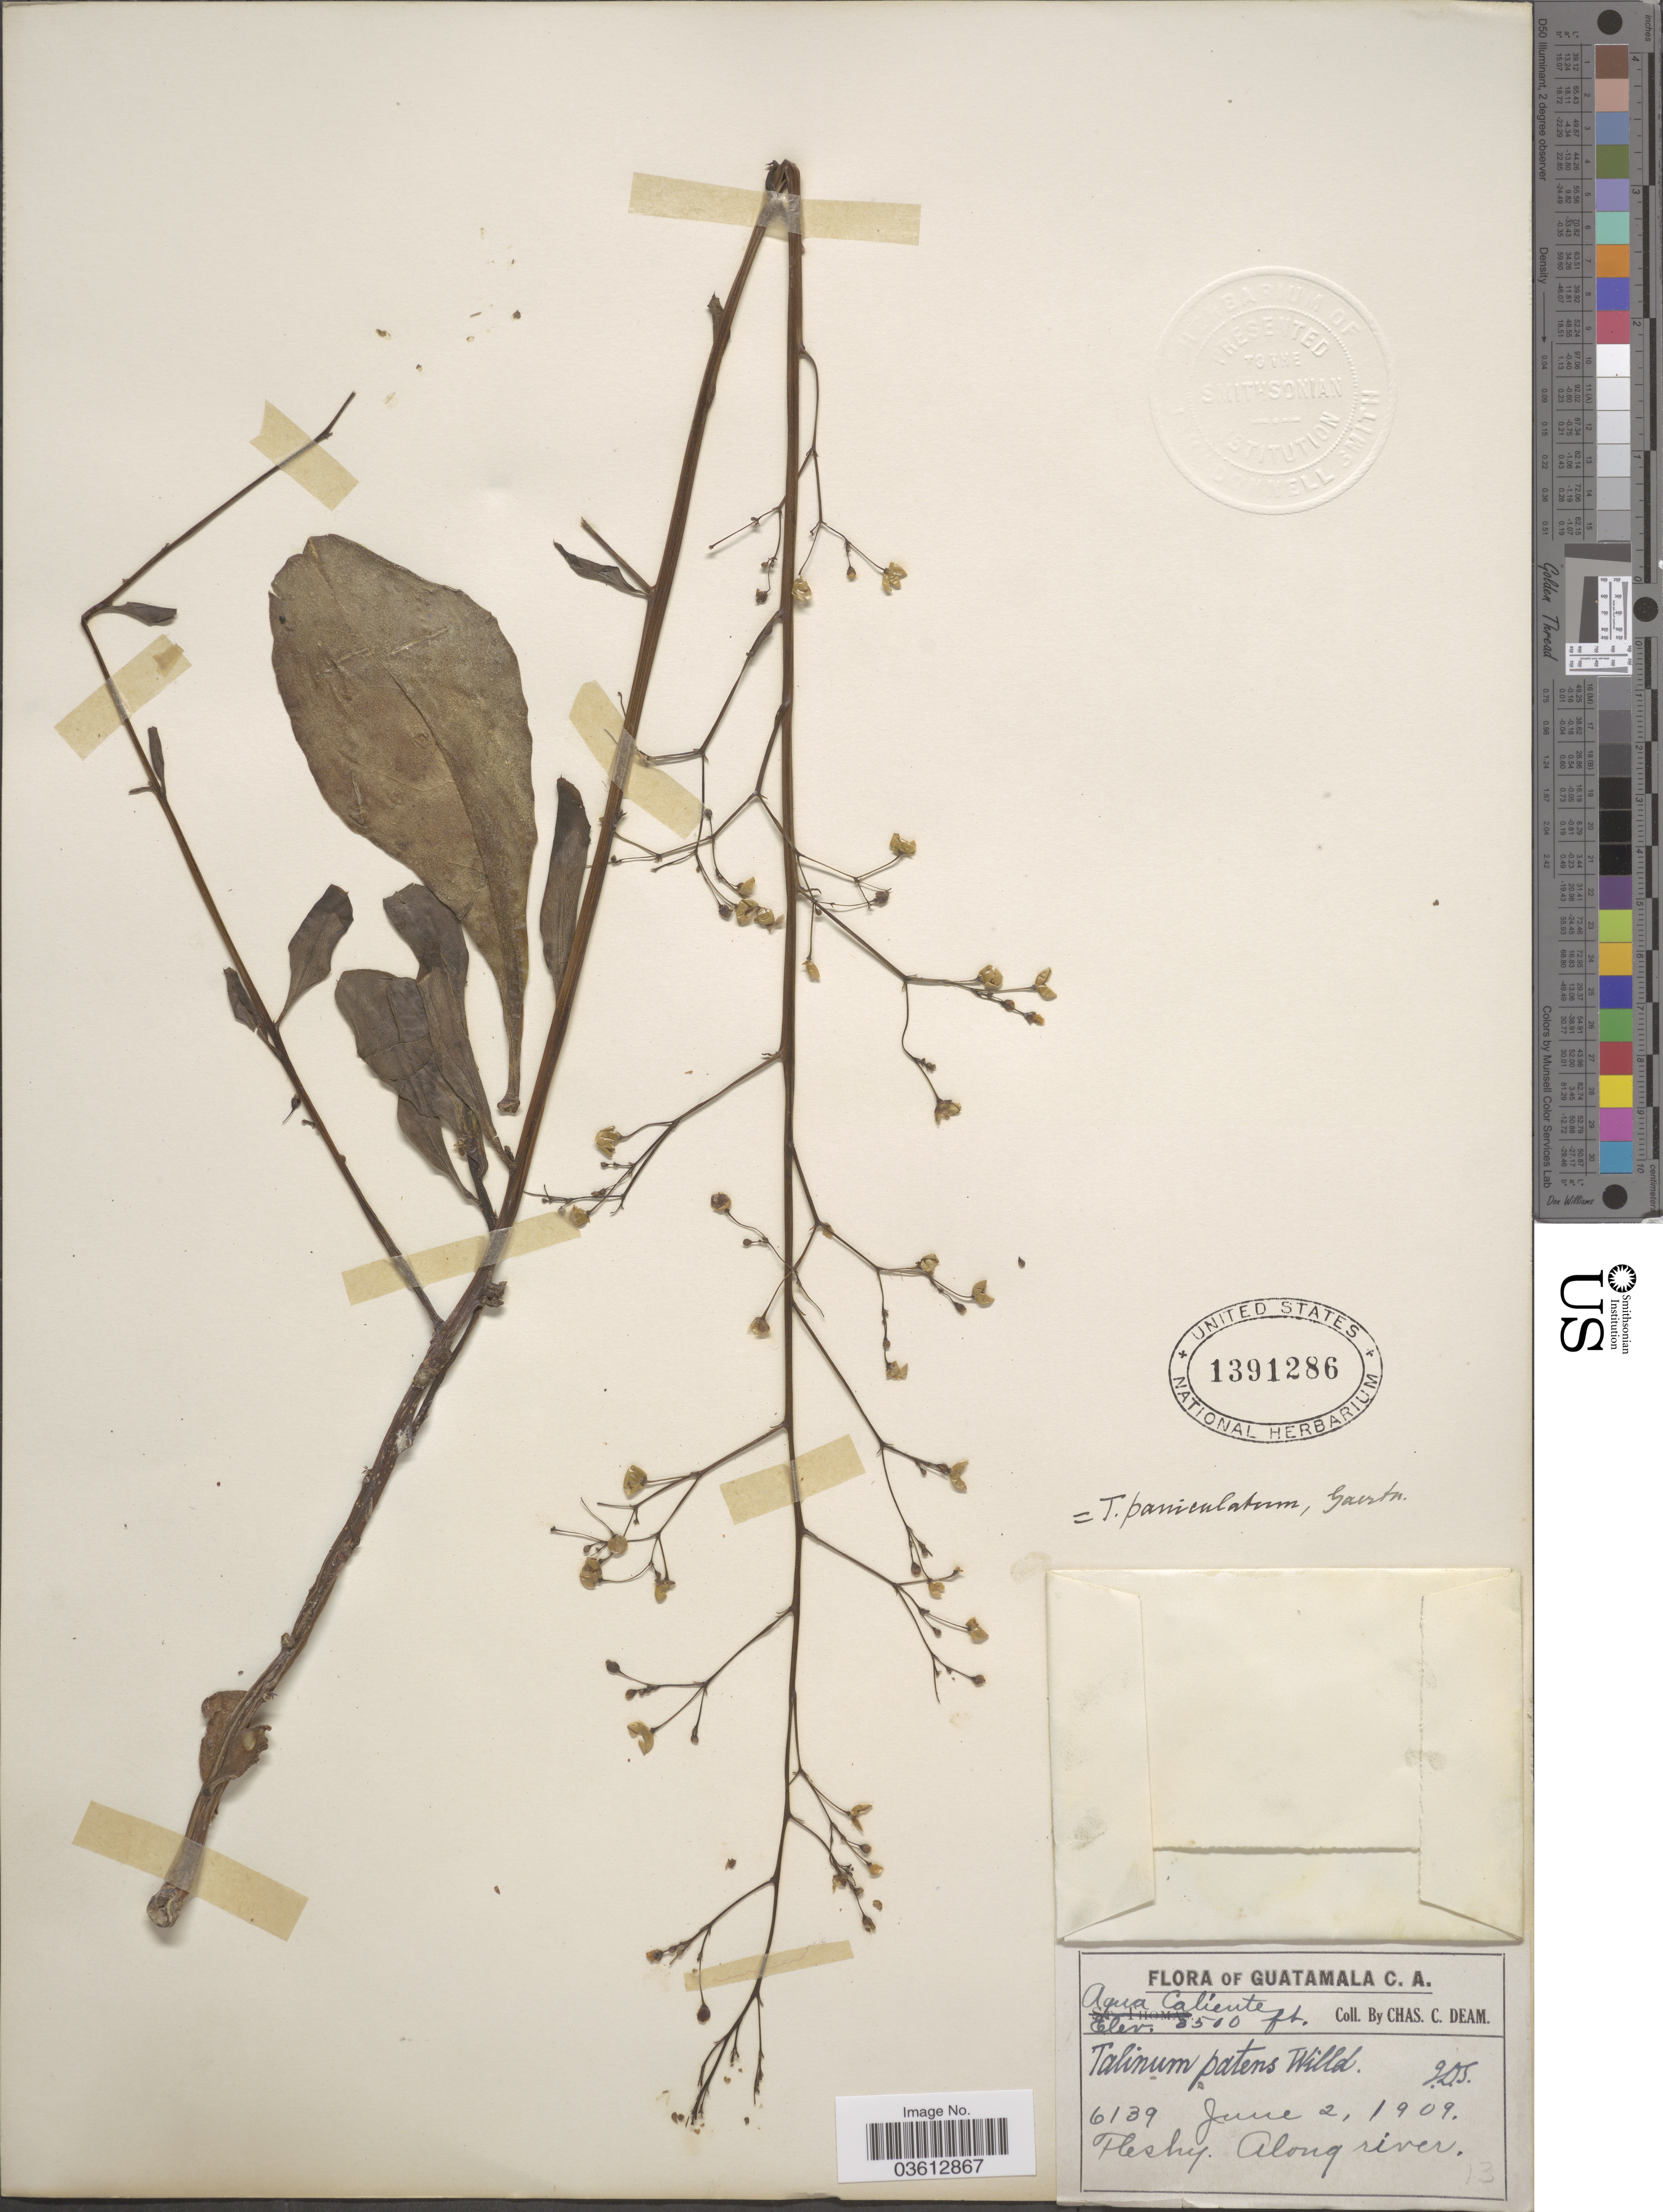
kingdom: Plantae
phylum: Tracheophyta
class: Magnoliopsida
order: Caryophyllales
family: Talinaceae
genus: Talinum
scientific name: Talinum paniculatum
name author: (Jacq.) Gaertn.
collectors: C. C. Deam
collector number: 6139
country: Guatemala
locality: Agua Caliente. Along river.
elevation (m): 1067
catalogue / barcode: US 1391286